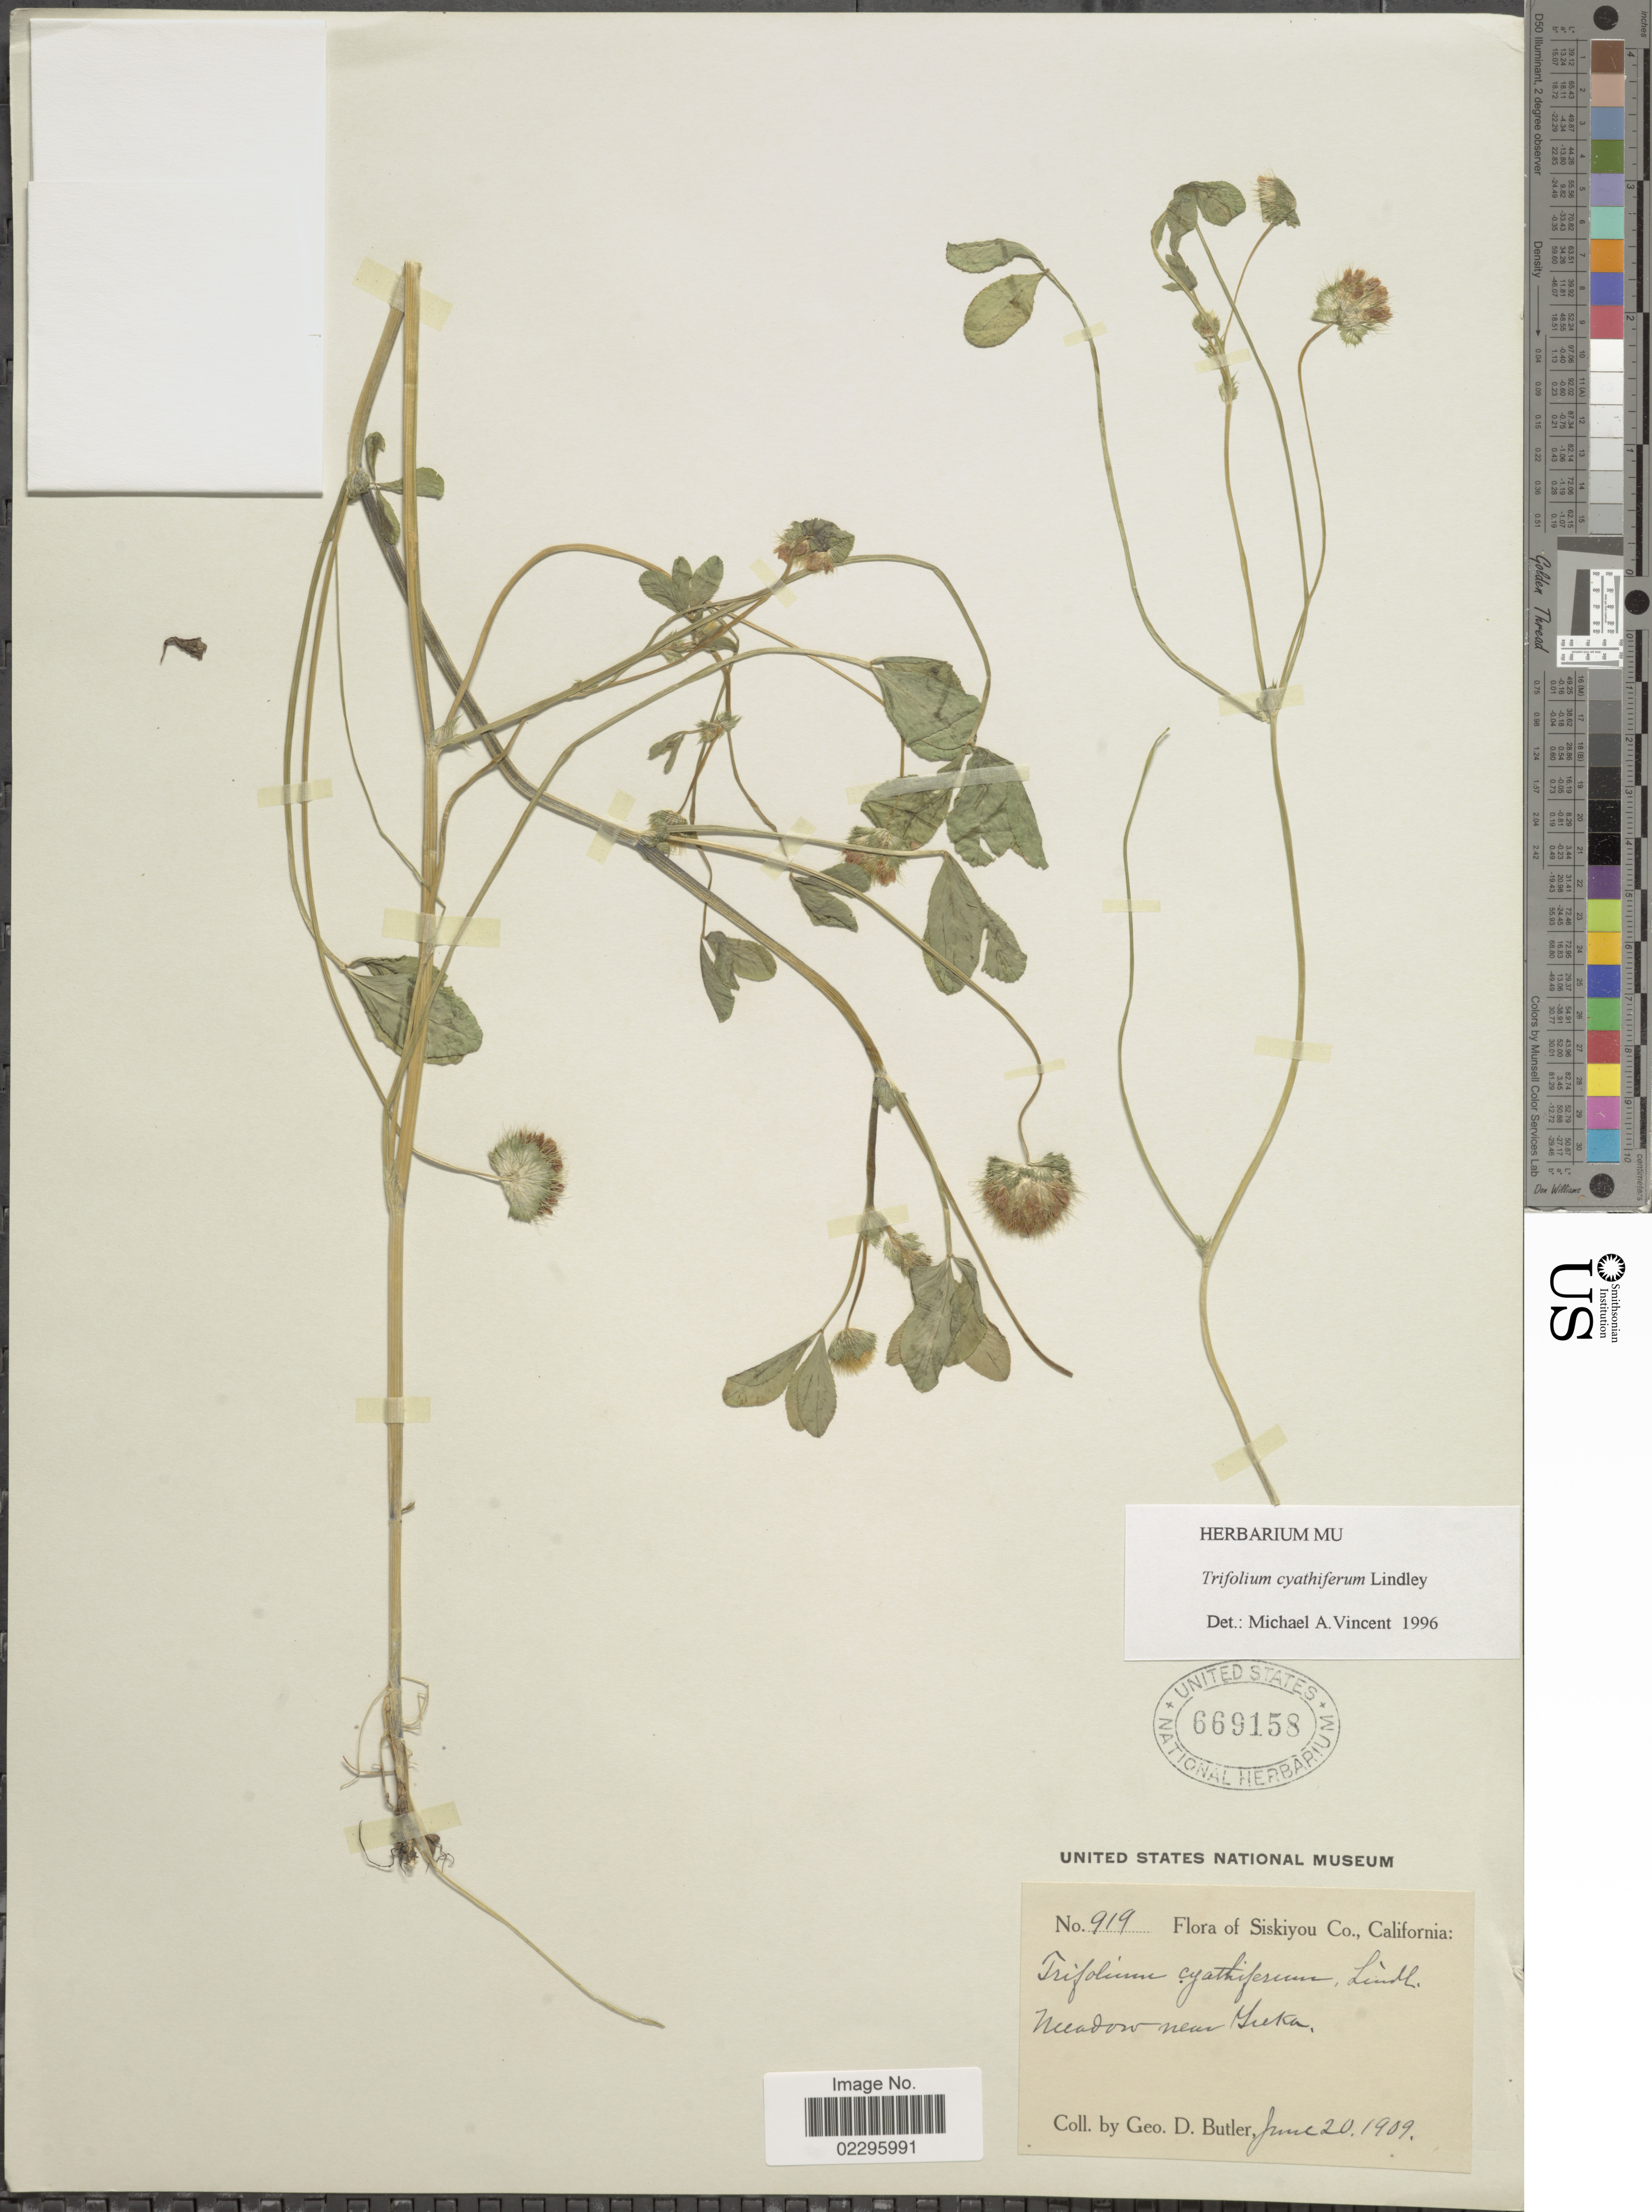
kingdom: Plantae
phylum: Tracheophyta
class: Magnoliopsida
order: Fabales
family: Fabaceae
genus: Trifolium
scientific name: Trifolium cyathiferum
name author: Lindl.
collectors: G. D. Butler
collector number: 919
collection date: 1909-06-20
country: United States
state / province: California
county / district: Siskiyou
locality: Siskiyou Co., meadow near Yreka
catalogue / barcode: US 669158